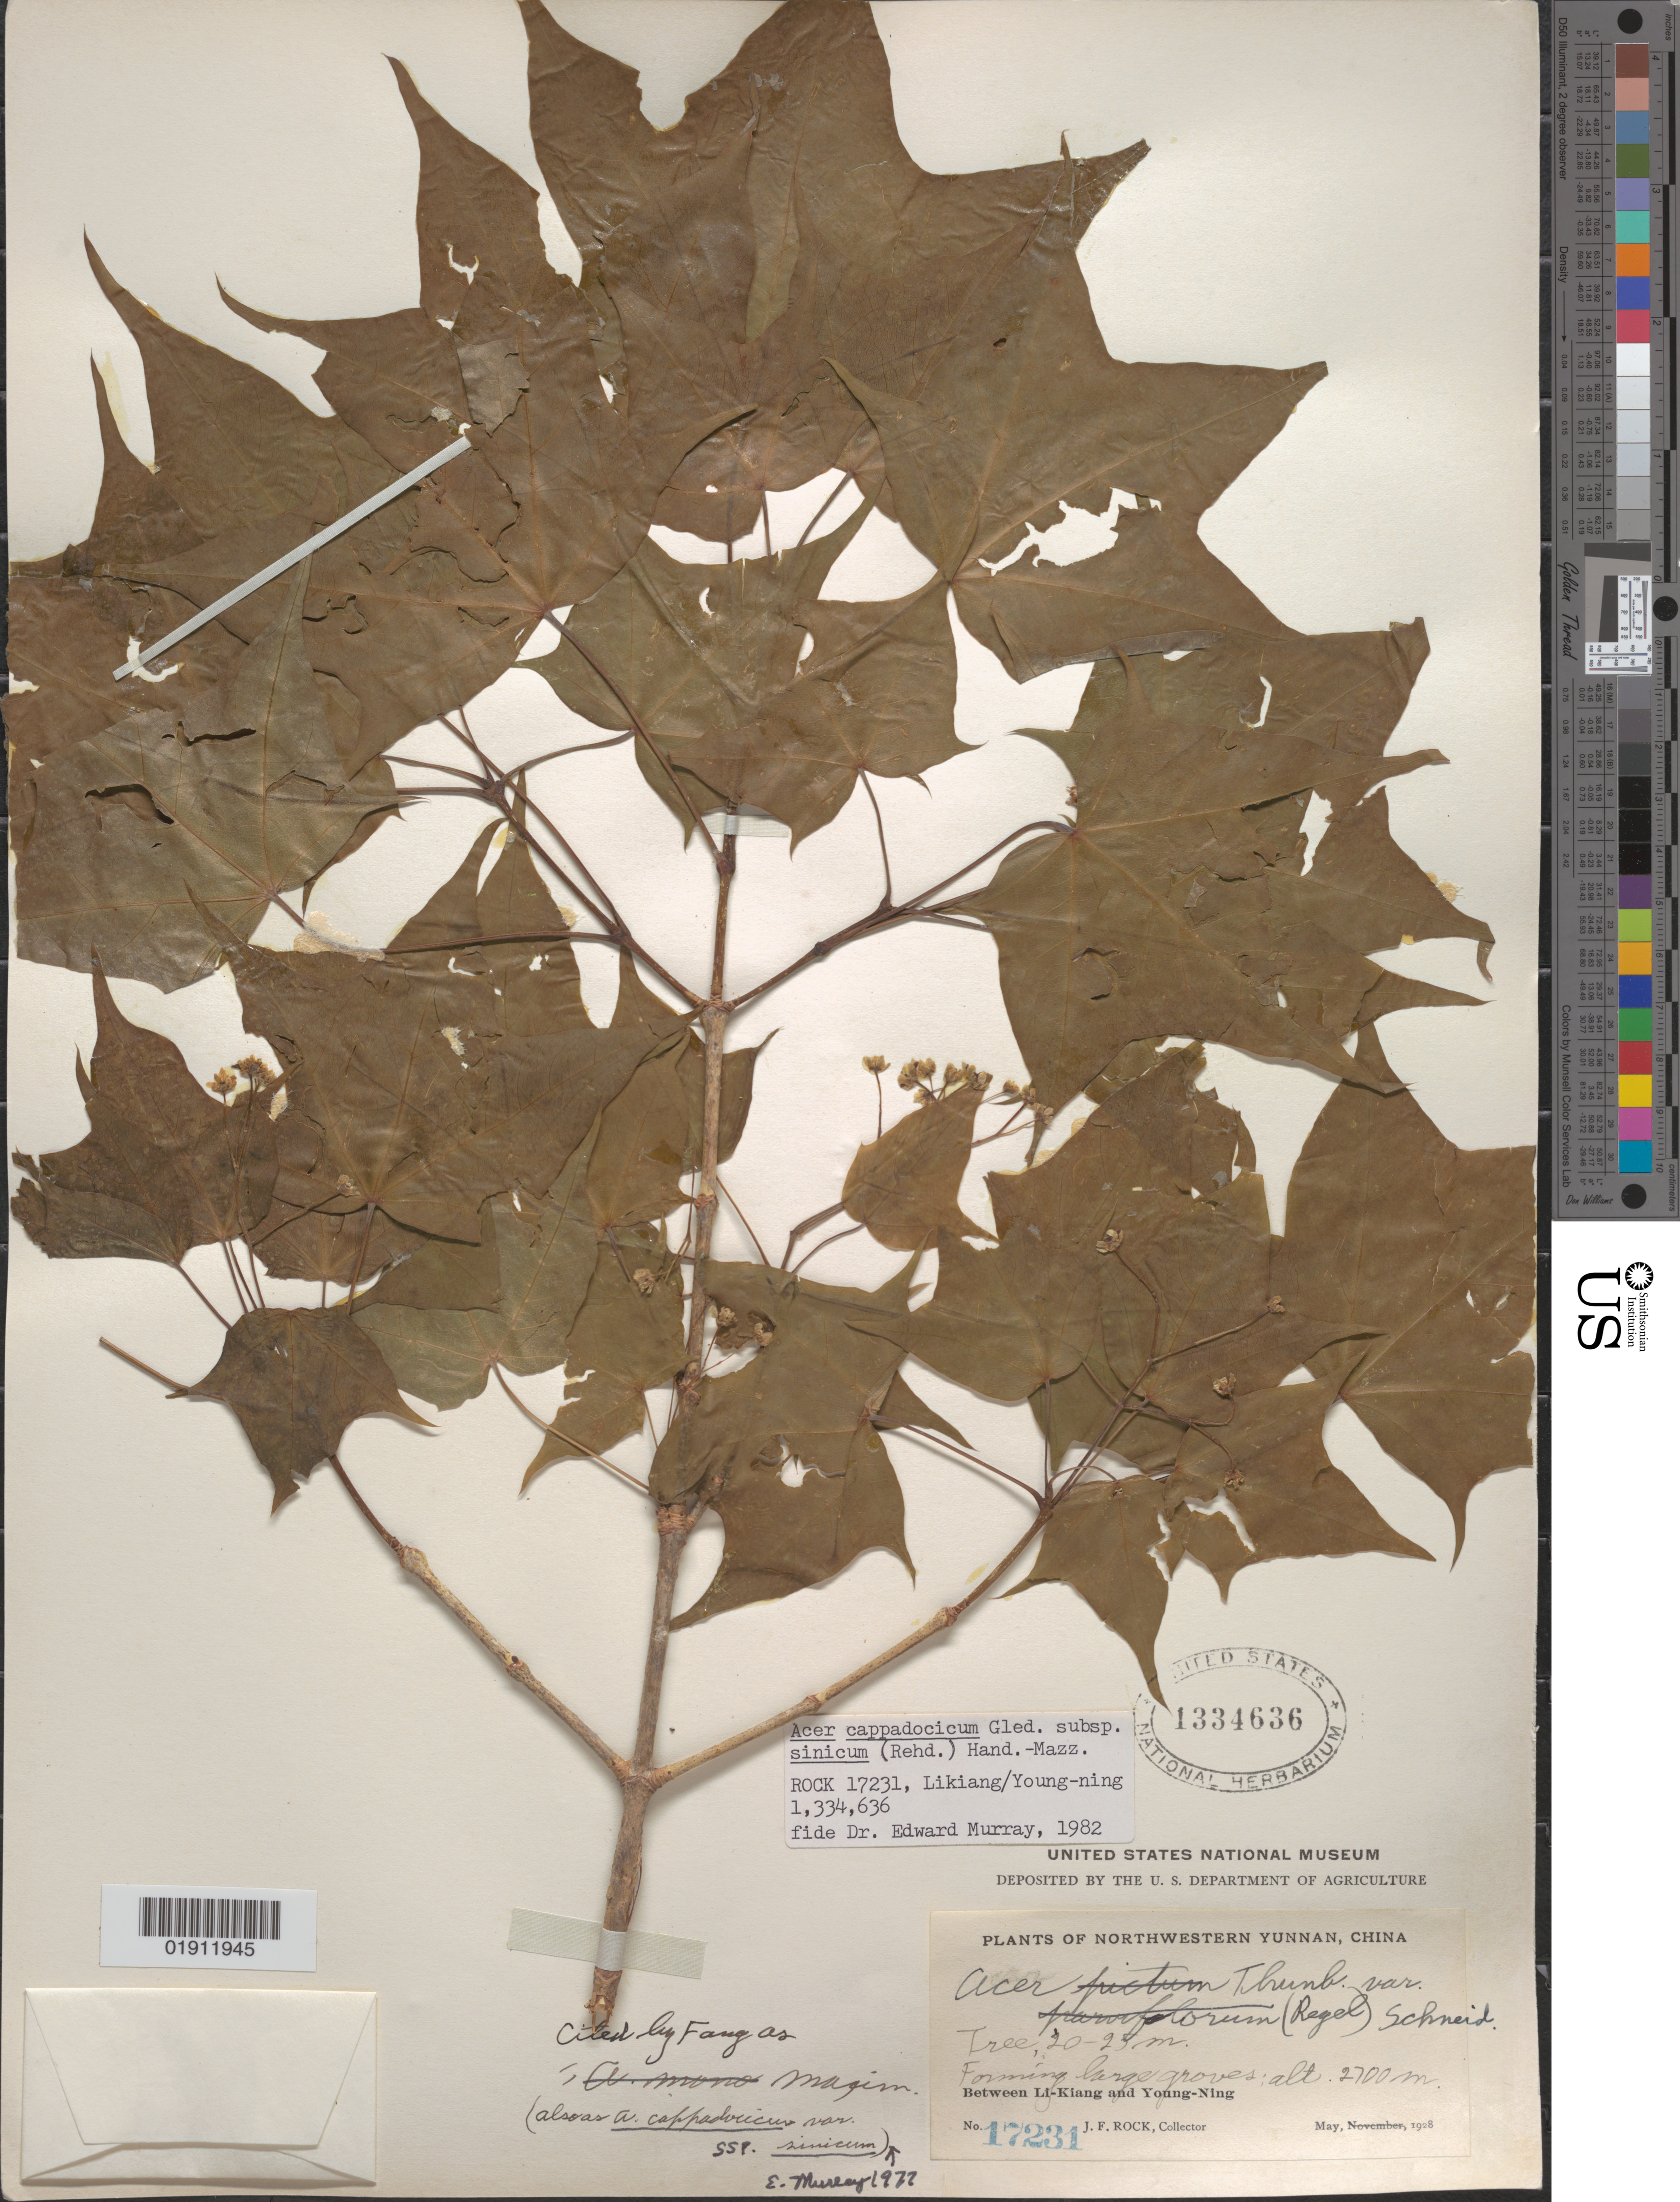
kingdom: Plantae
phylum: Tracheophyta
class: Magnoliopsida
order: Sapindales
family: Sapindaceae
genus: Acer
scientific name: Acer cappadocicum subsp. sinicum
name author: (Rehder) Hand.-Mazz.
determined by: Murray, Edward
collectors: J. F. Rock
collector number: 17231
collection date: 1928-05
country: China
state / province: Yunnan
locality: Between Li-Kiang and Young-Ning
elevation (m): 2700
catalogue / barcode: US 1334636